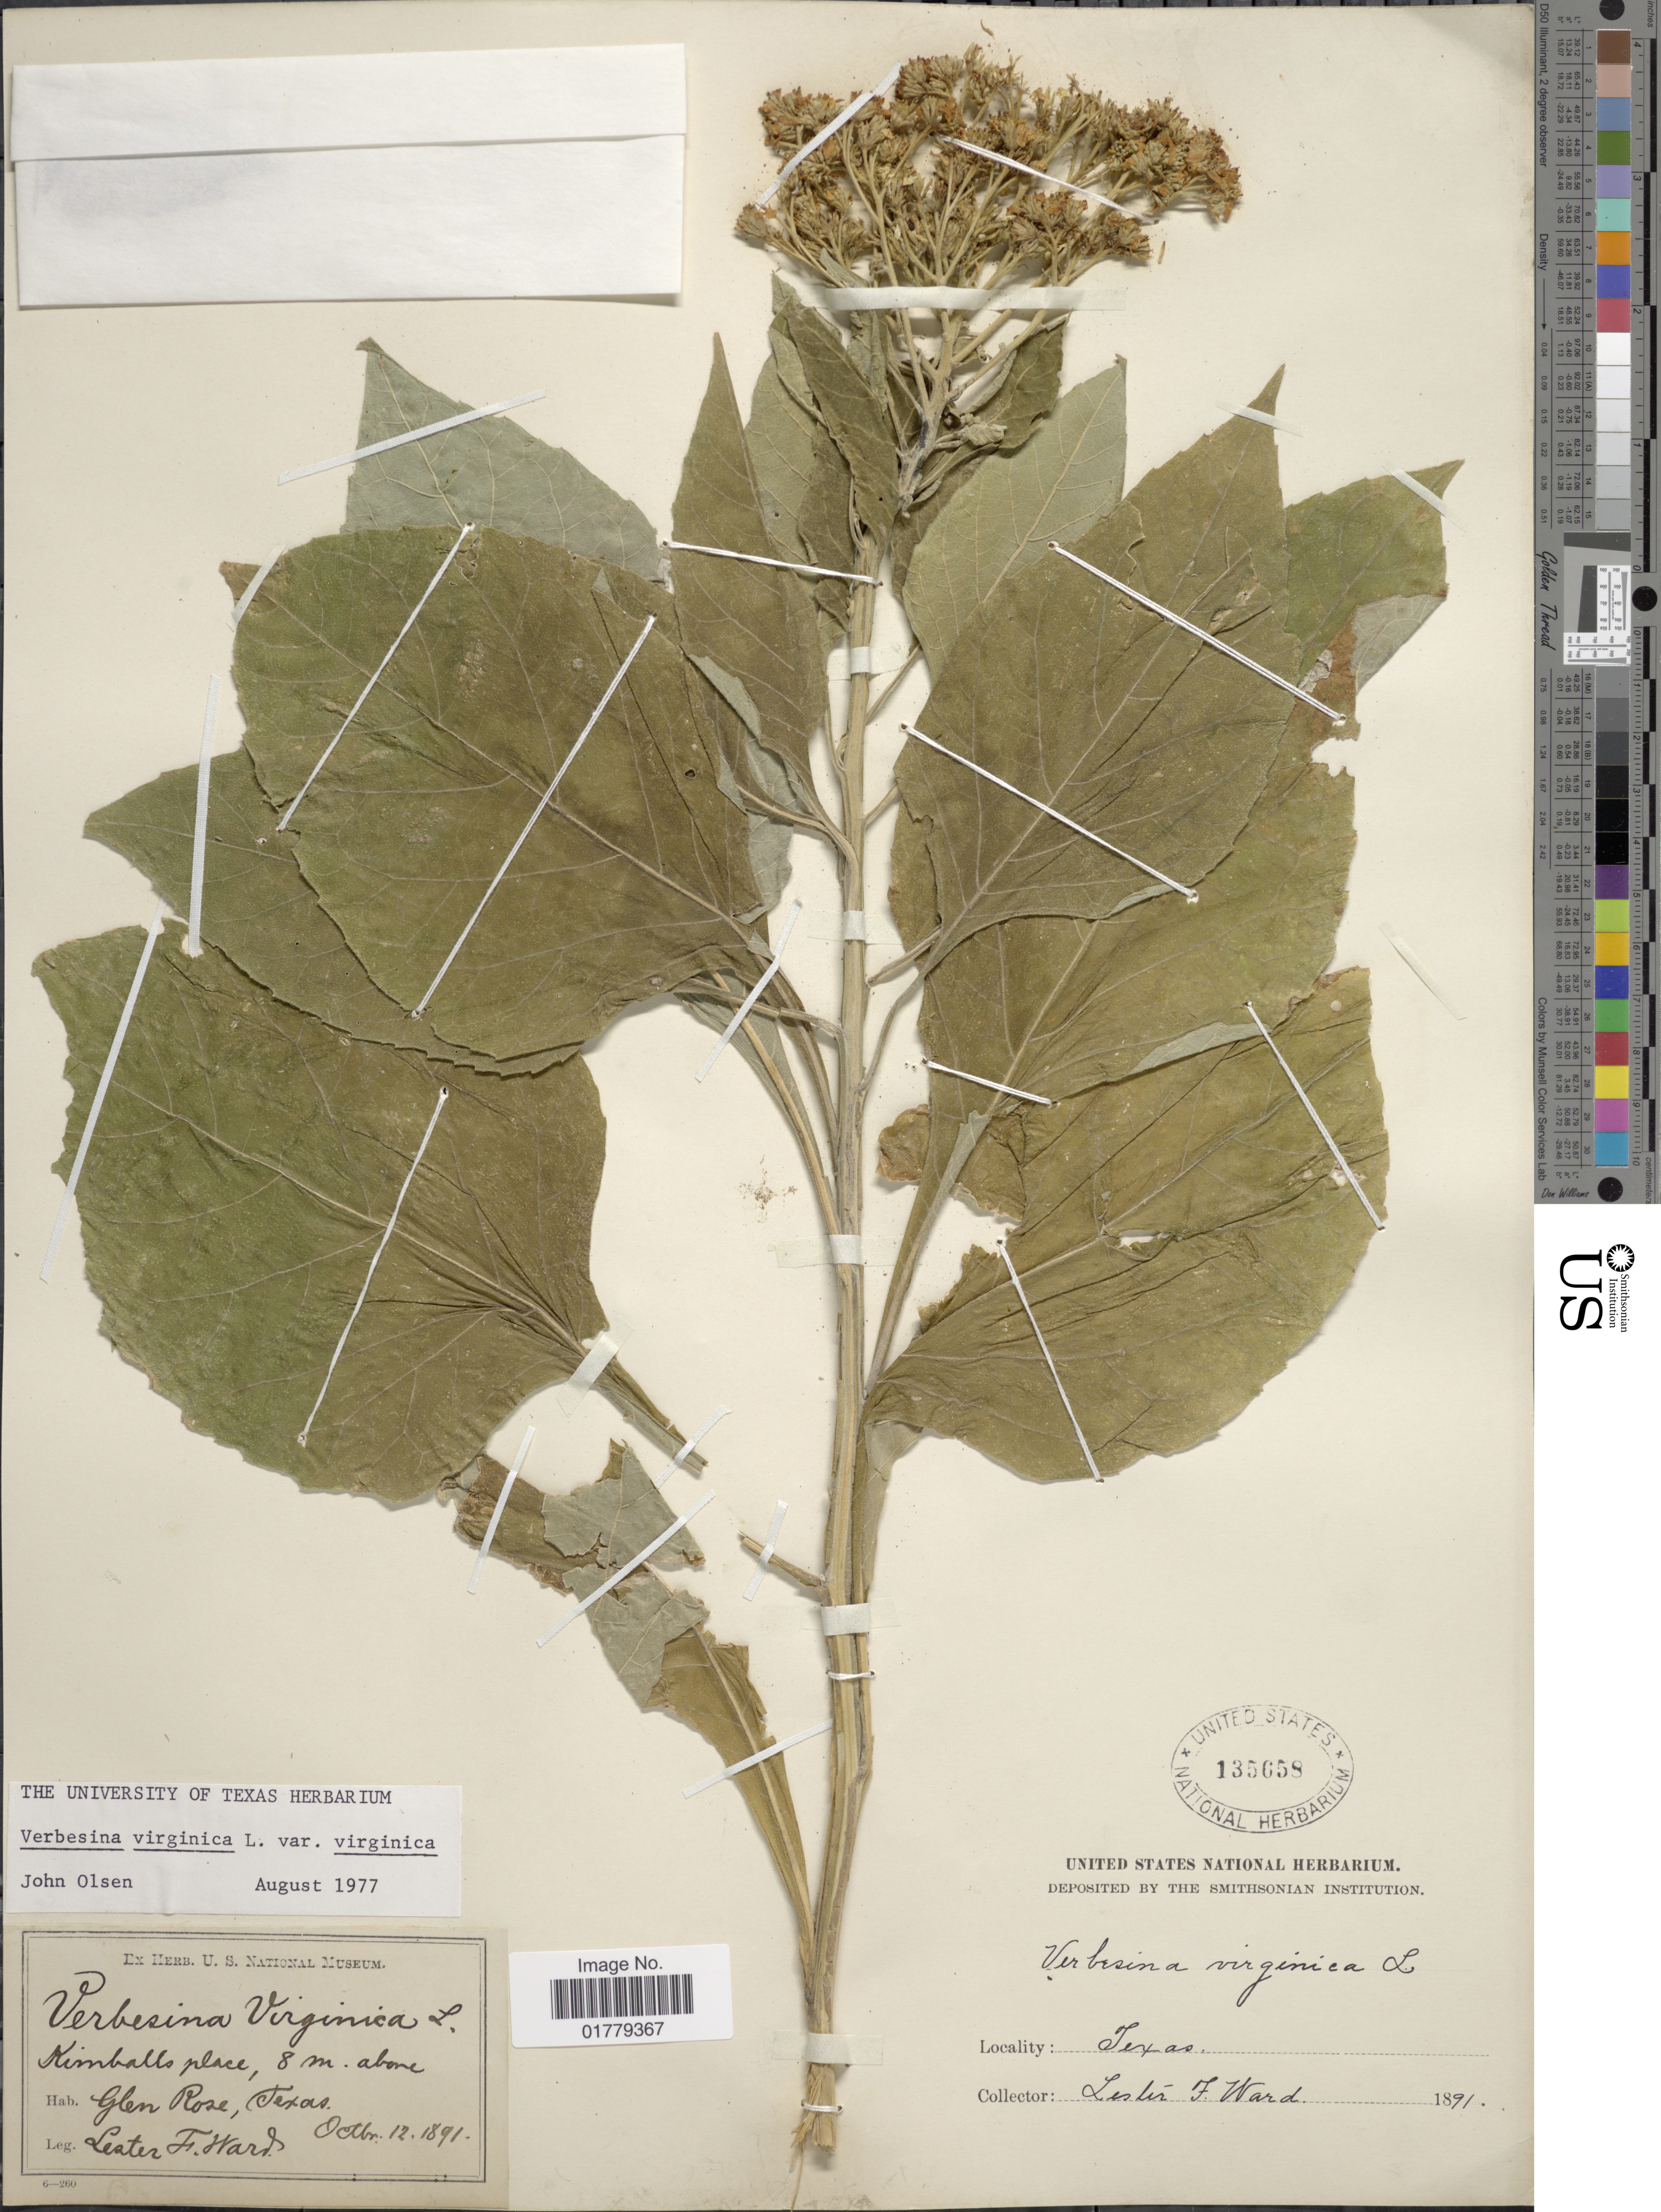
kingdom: Plantae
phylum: Tracheophyta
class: Magnoliopsida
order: Asterales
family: Asteraceae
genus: Verbesina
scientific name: Verbesina virginica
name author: L.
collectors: L. F. Ward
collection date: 1891-10-12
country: United States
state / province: Texas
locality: Kimballs place, 8 m. above Glen Rose, Texas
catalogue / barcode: US 135658